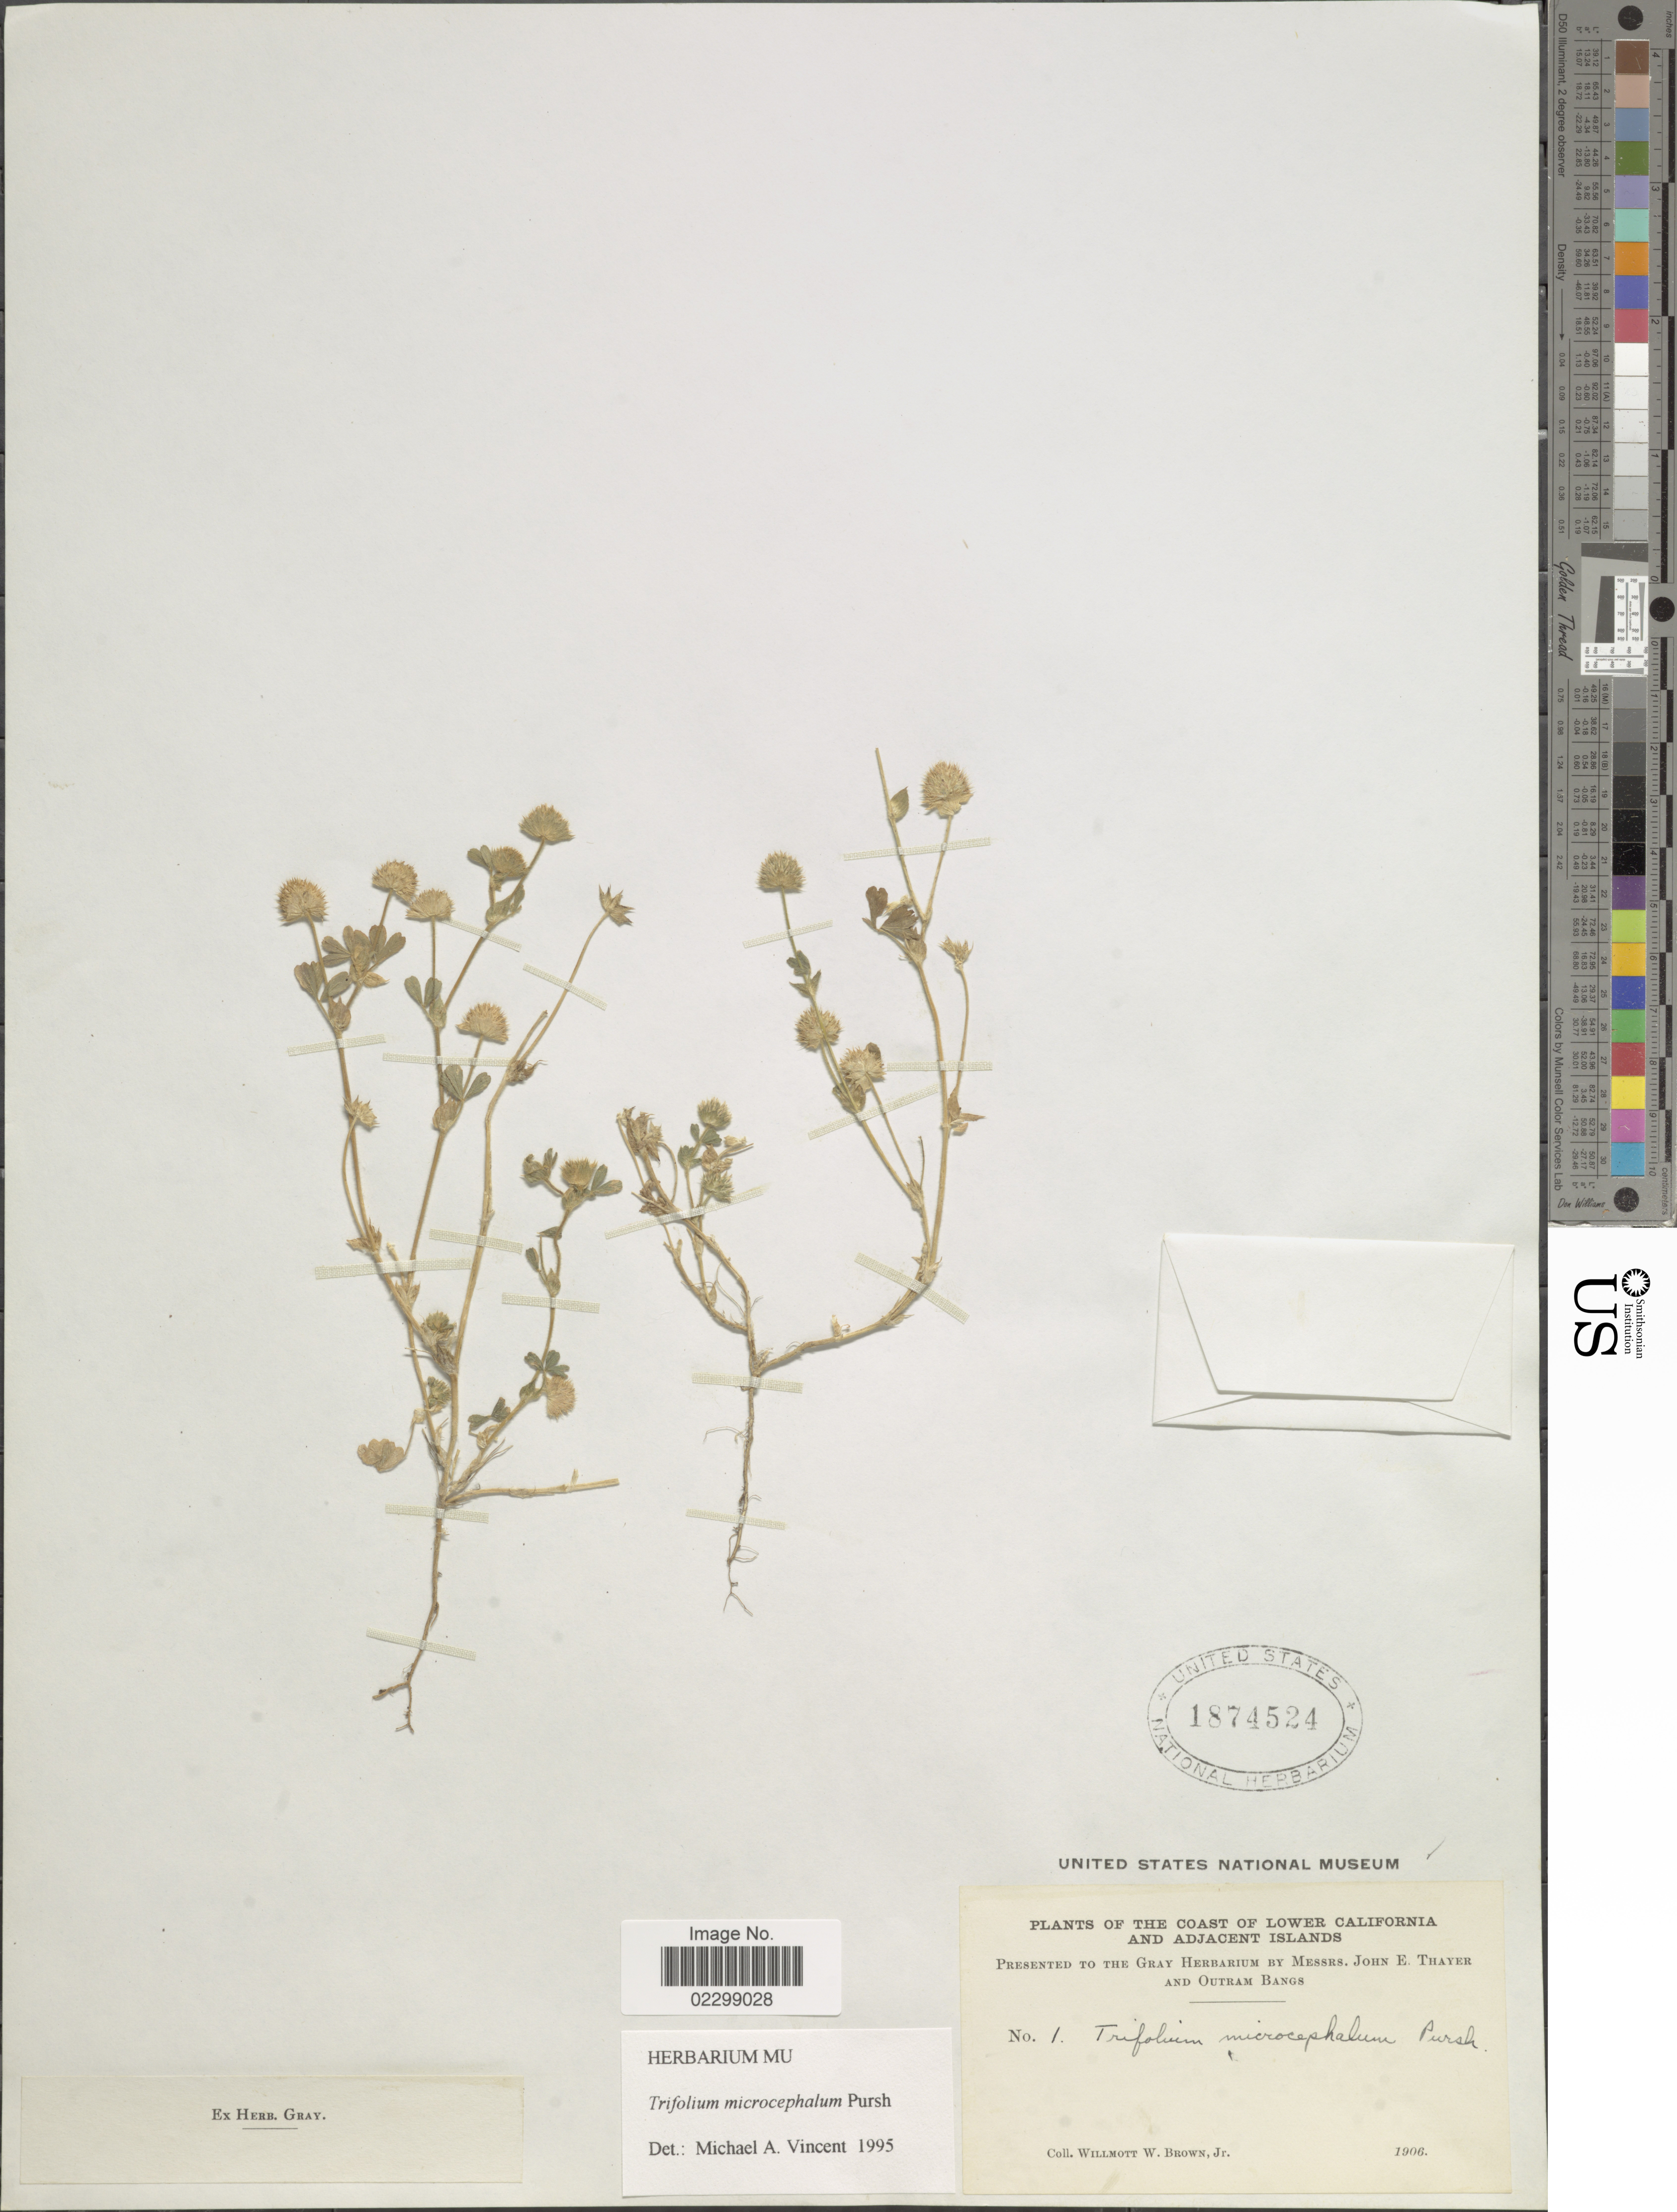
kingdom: Plantae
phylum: Tracheophyta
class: Magnoliopsida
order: Fabales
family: Fabaceae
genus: Trifolium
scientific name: Trifolium microcephalum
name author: Pursh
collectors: W. W. Brown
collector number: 1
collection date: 1906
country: Mexico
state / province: Baja California Norte / Baja California Sur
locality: The coast of Lower California and Adjacent Island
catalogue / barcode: US 1874524